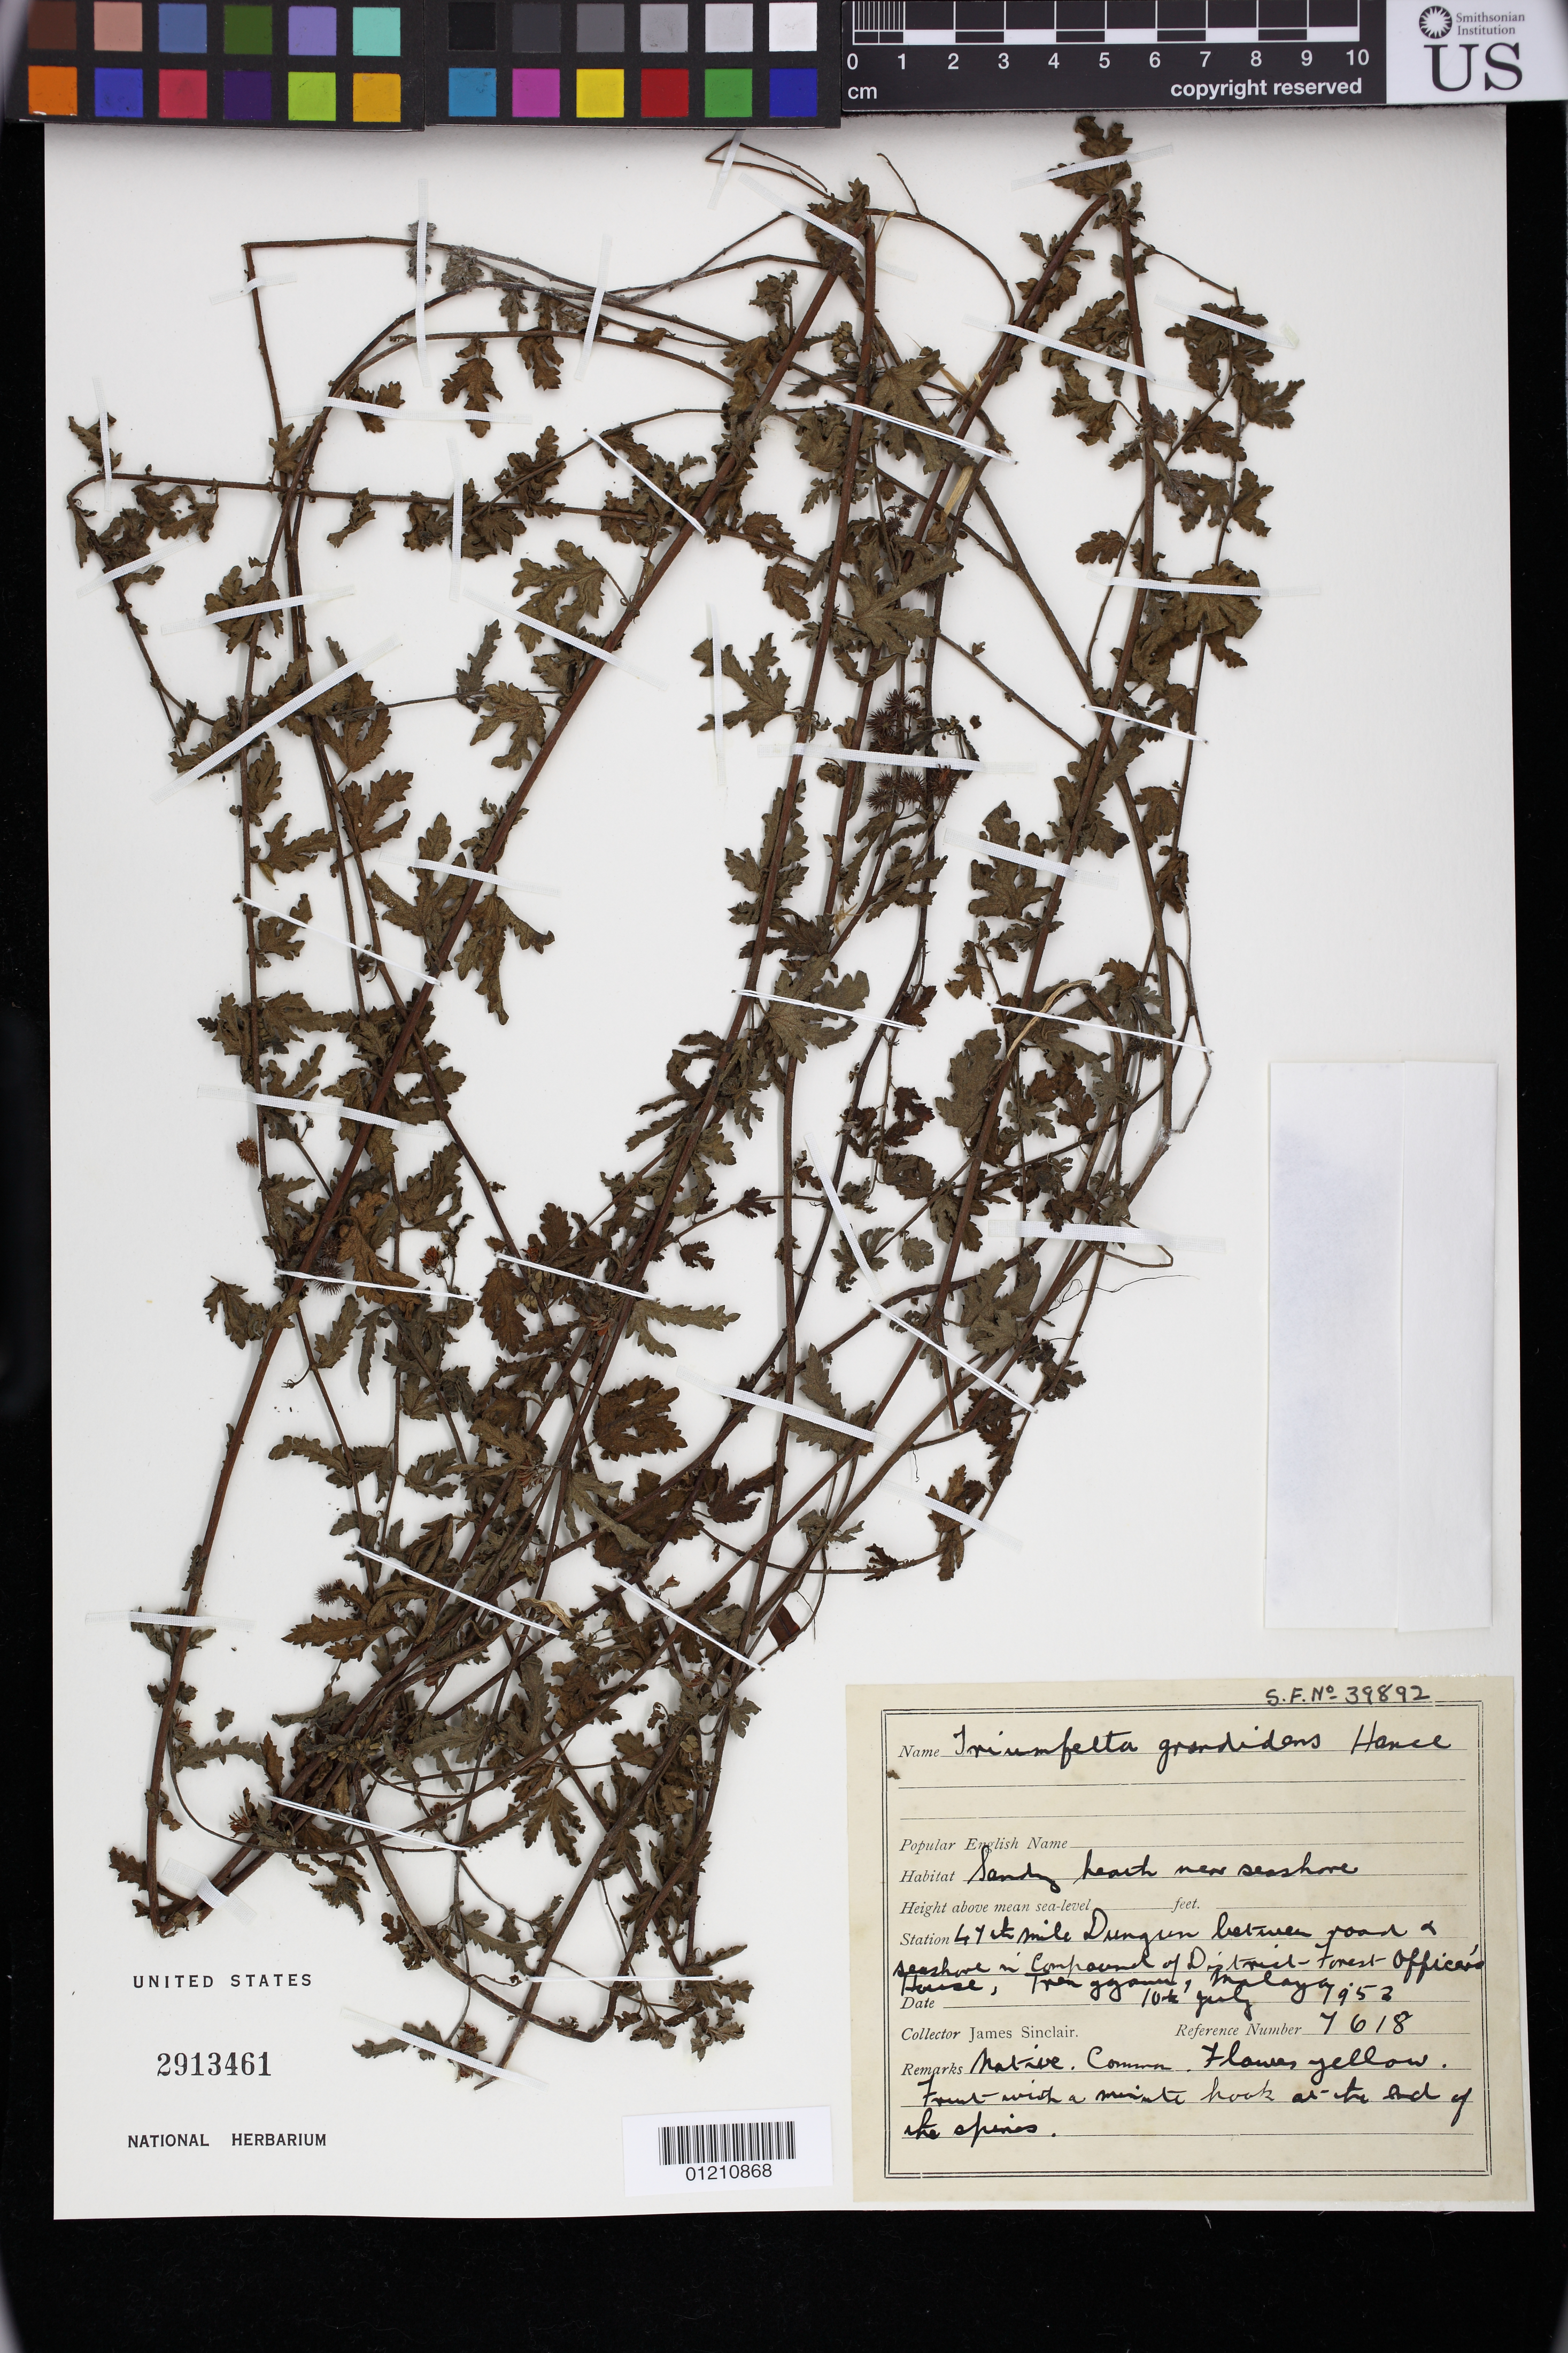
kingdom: Plantae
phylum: Tracheophyta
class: Magnoliopsida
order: Malvales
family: Malvaceae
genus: Triumfetta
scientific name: Triumfetta grandidens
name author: Hance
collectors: J. Sinclair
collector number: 7618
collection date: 1952-07-10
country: Malaysia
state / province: Terengganu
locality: S.F.No 39892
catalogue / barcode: US 2913461